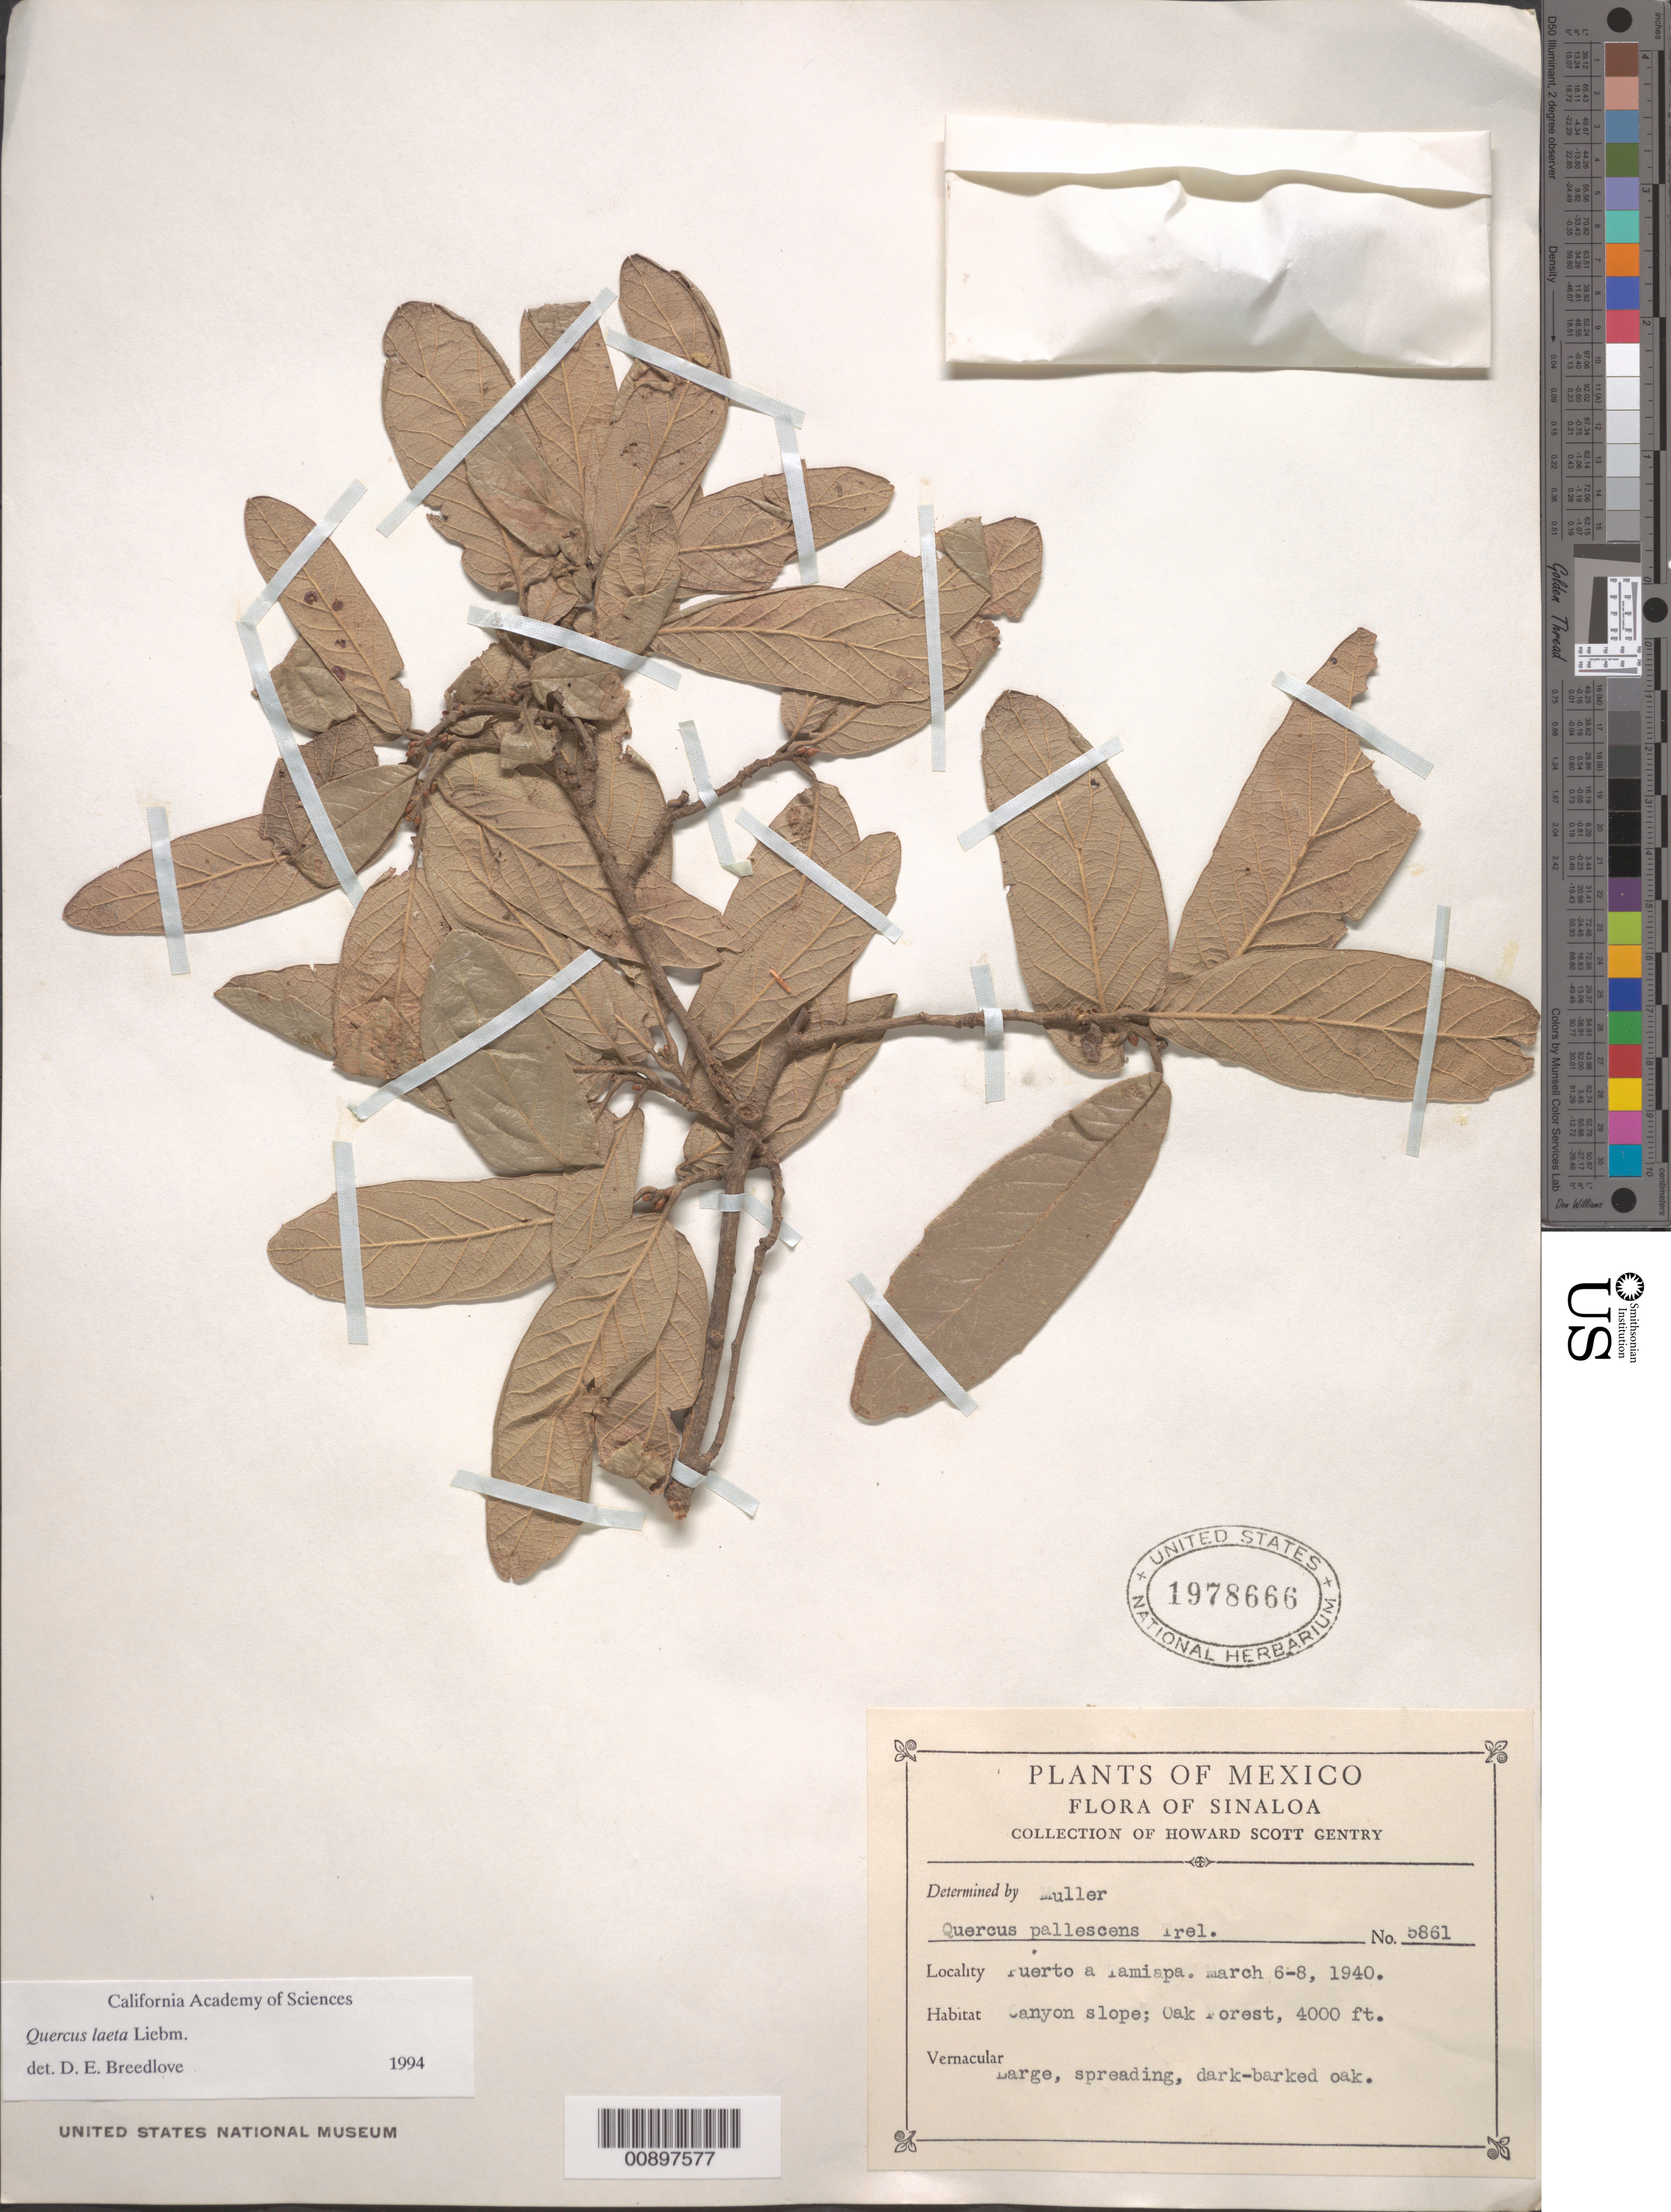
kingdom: Plantae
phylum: Tracheophyta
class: Magnoliopsida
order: Fagales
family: Fagaceae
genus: Quercus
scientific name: Quercus laeta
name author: Liebm.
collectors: H. S. Gentry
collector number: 5861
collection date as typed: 06 Mar 1940 to 08 Mar 1940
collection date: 1940-03-06/1940-03-08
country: Mexico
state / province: Sinaloa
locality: Puerto a Tamiapa.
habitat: Canyon slope; Oak forest.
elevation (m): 1219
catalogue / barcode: US 1978666